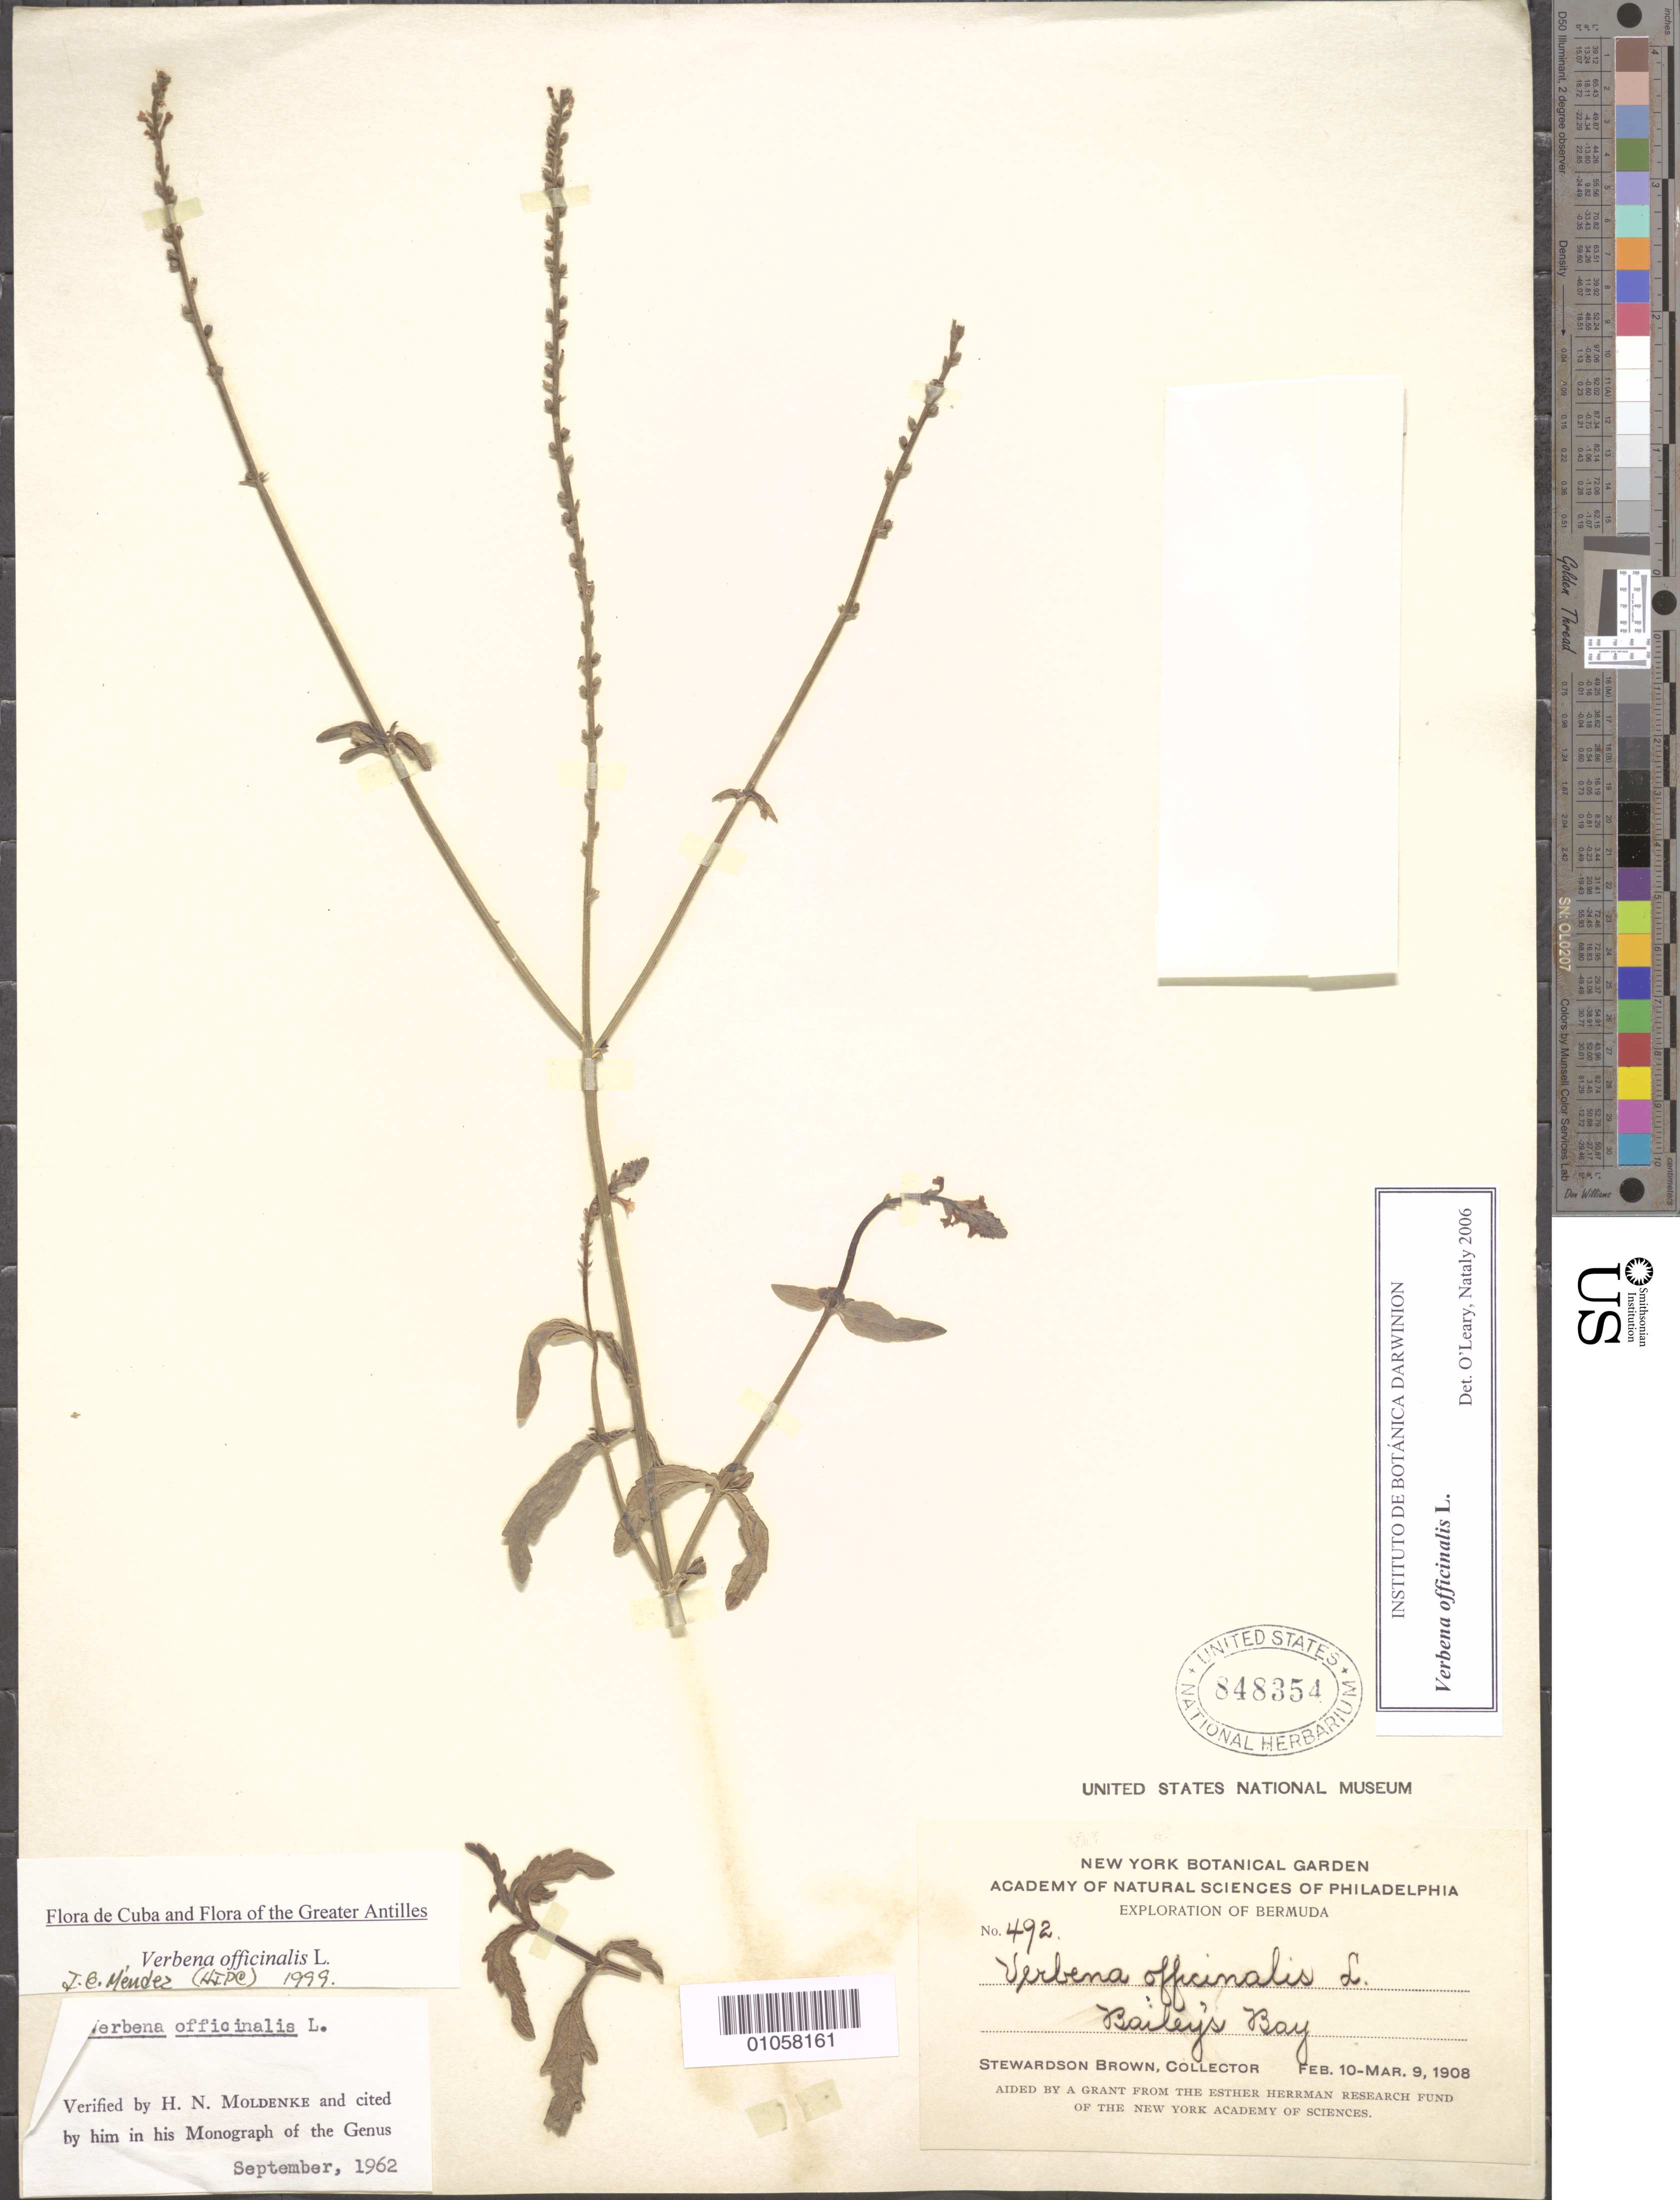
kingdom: Plantae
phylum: Tracheophyta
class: Magnoliopsida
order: Lamiales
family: Verbenaceae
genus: Verbena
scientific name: Verbena officinalis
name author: L.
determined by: O'Leary, N.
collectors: S. Brown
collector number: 492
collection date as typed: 10 Feb 1908 to 09 Mar 1908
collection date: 1908-02-10/1908-03-09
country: Bermuda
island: Bermuda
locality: Bailey's Bay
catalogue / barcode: US 848354